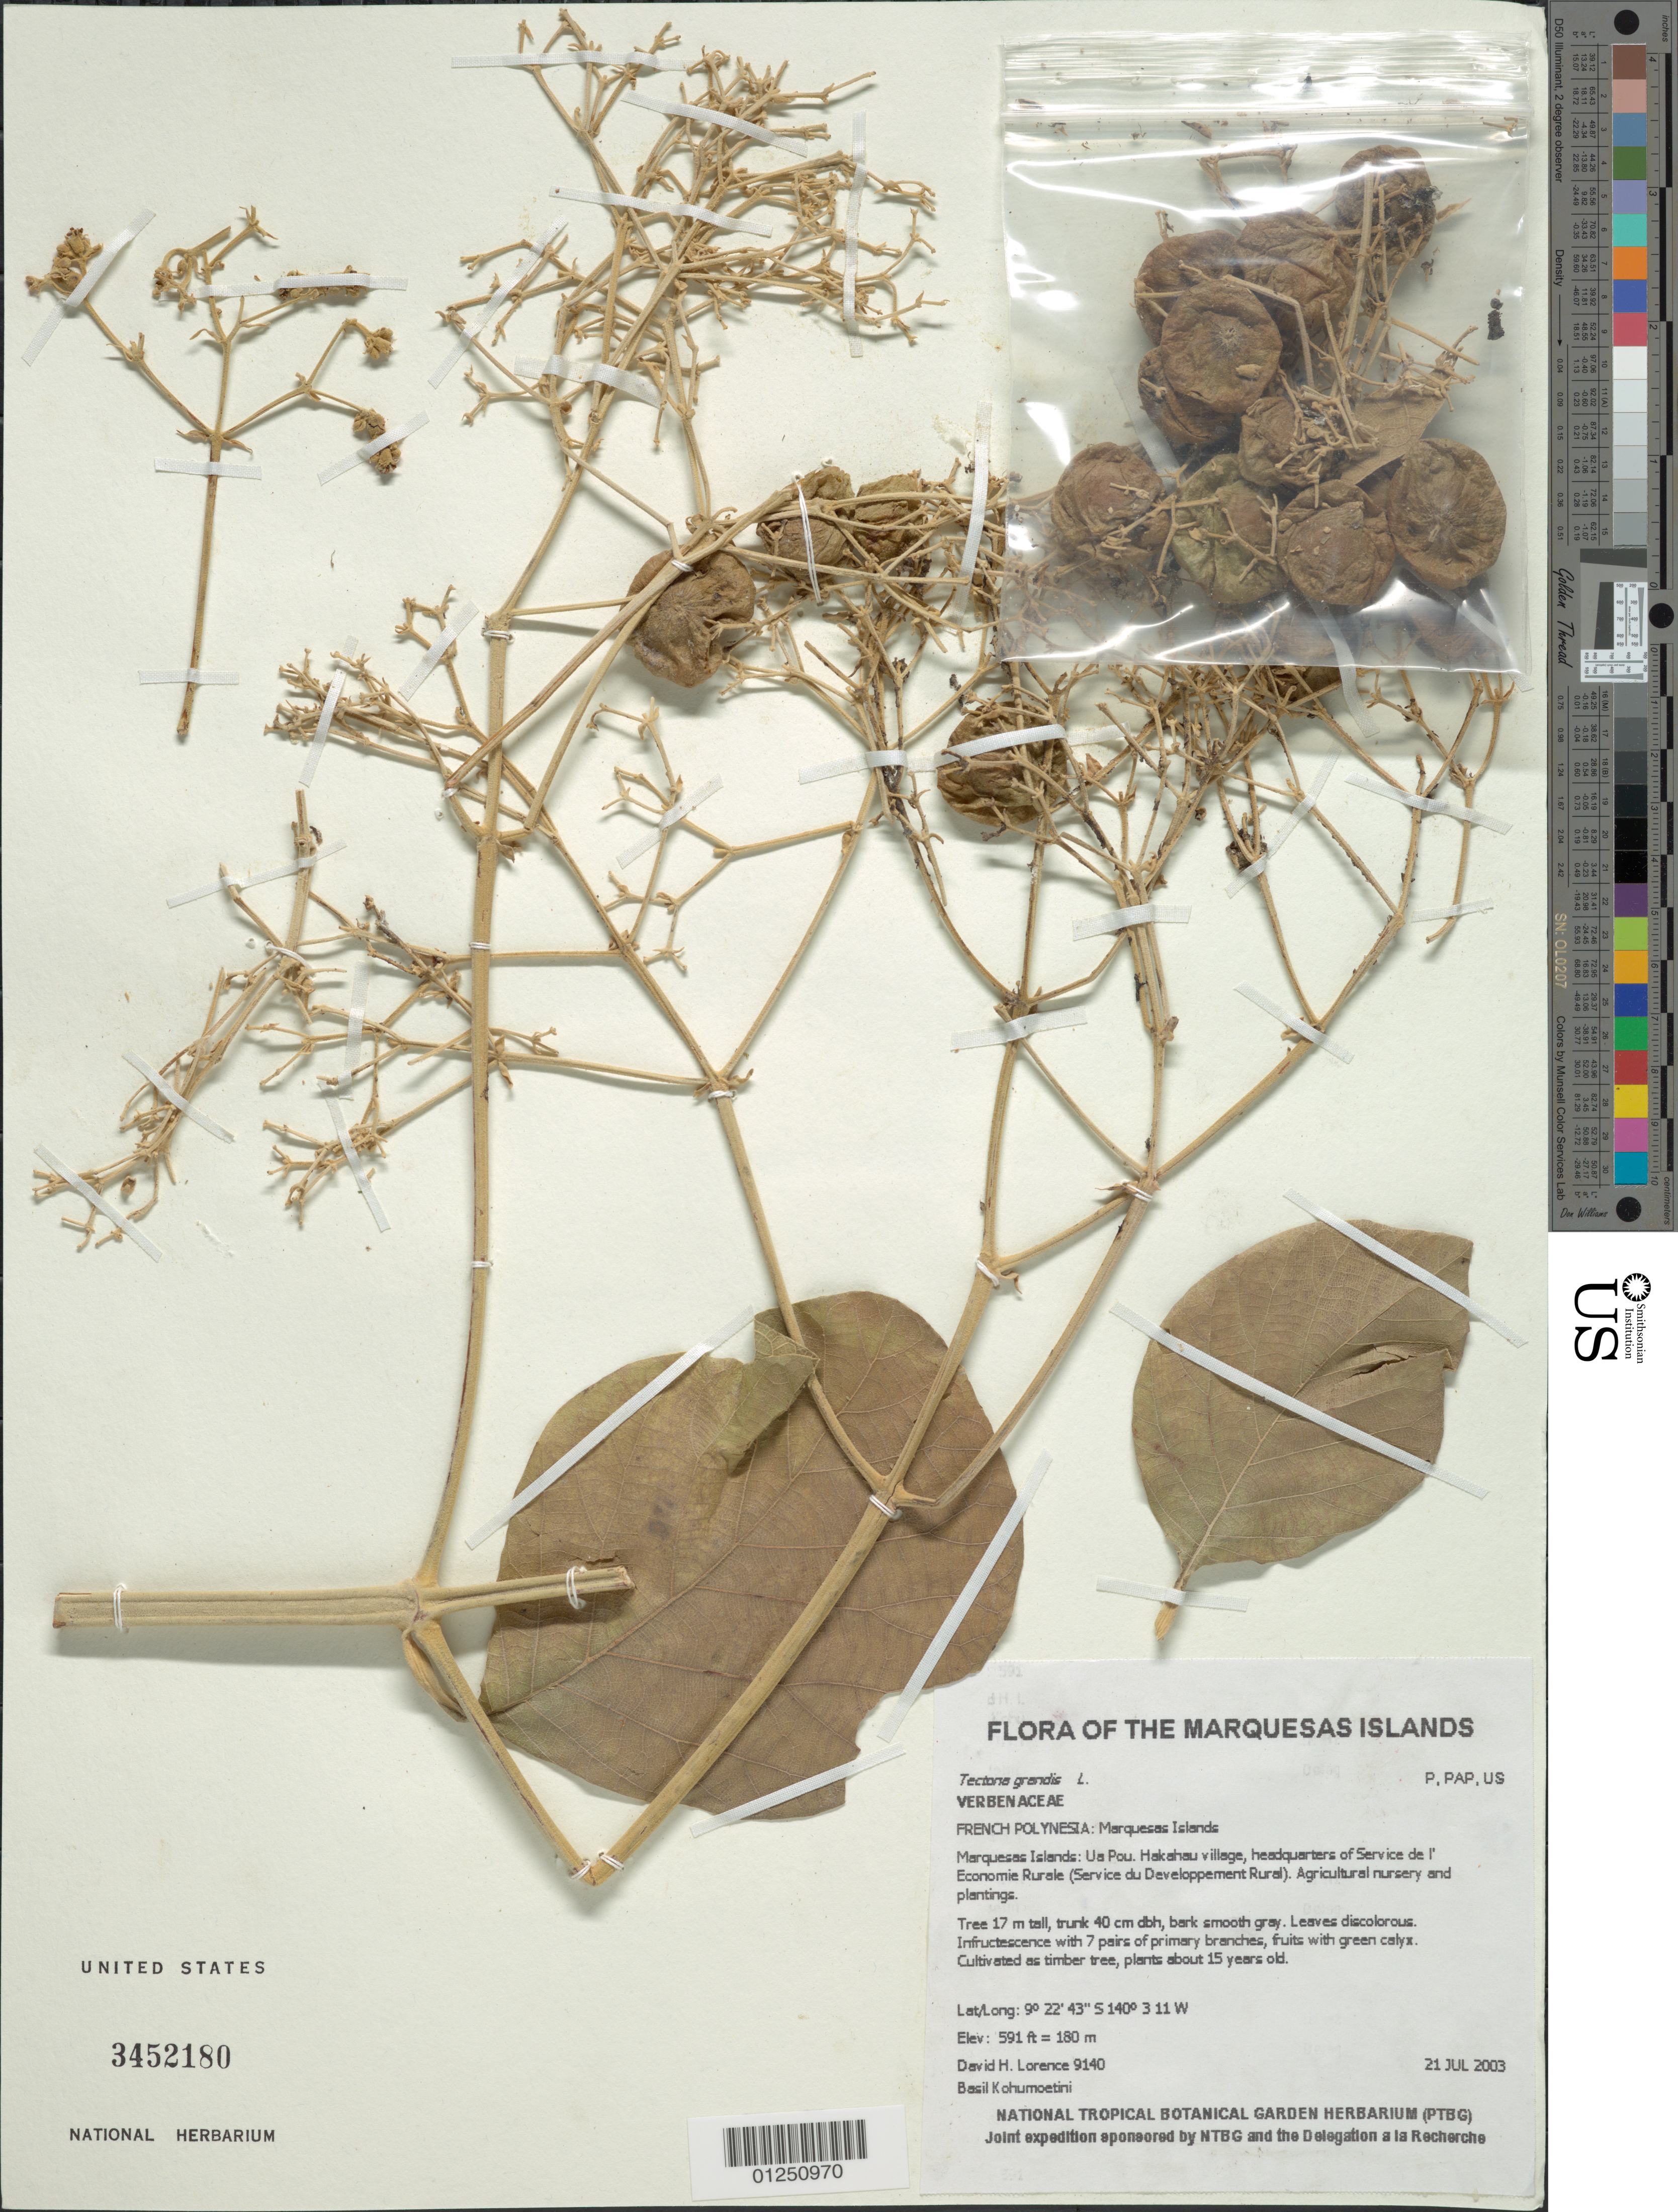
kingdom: Plantae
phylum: Tracheophyta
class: Magnoliopsida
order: Lamiales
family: Lamiaceae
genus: Tectona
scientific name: Tectona grandis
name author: L. f.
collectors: D. Lorence & B. Kohumoetini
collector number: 9140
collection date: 2003-07-21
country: French Polynesia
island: Ua Pou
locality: Hakahau village, headquarters of Service de l'Economie Rurale (Service du Developpement Rural)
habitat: Agricultural nursery and plantings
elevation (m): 180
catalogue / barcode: US 3452180